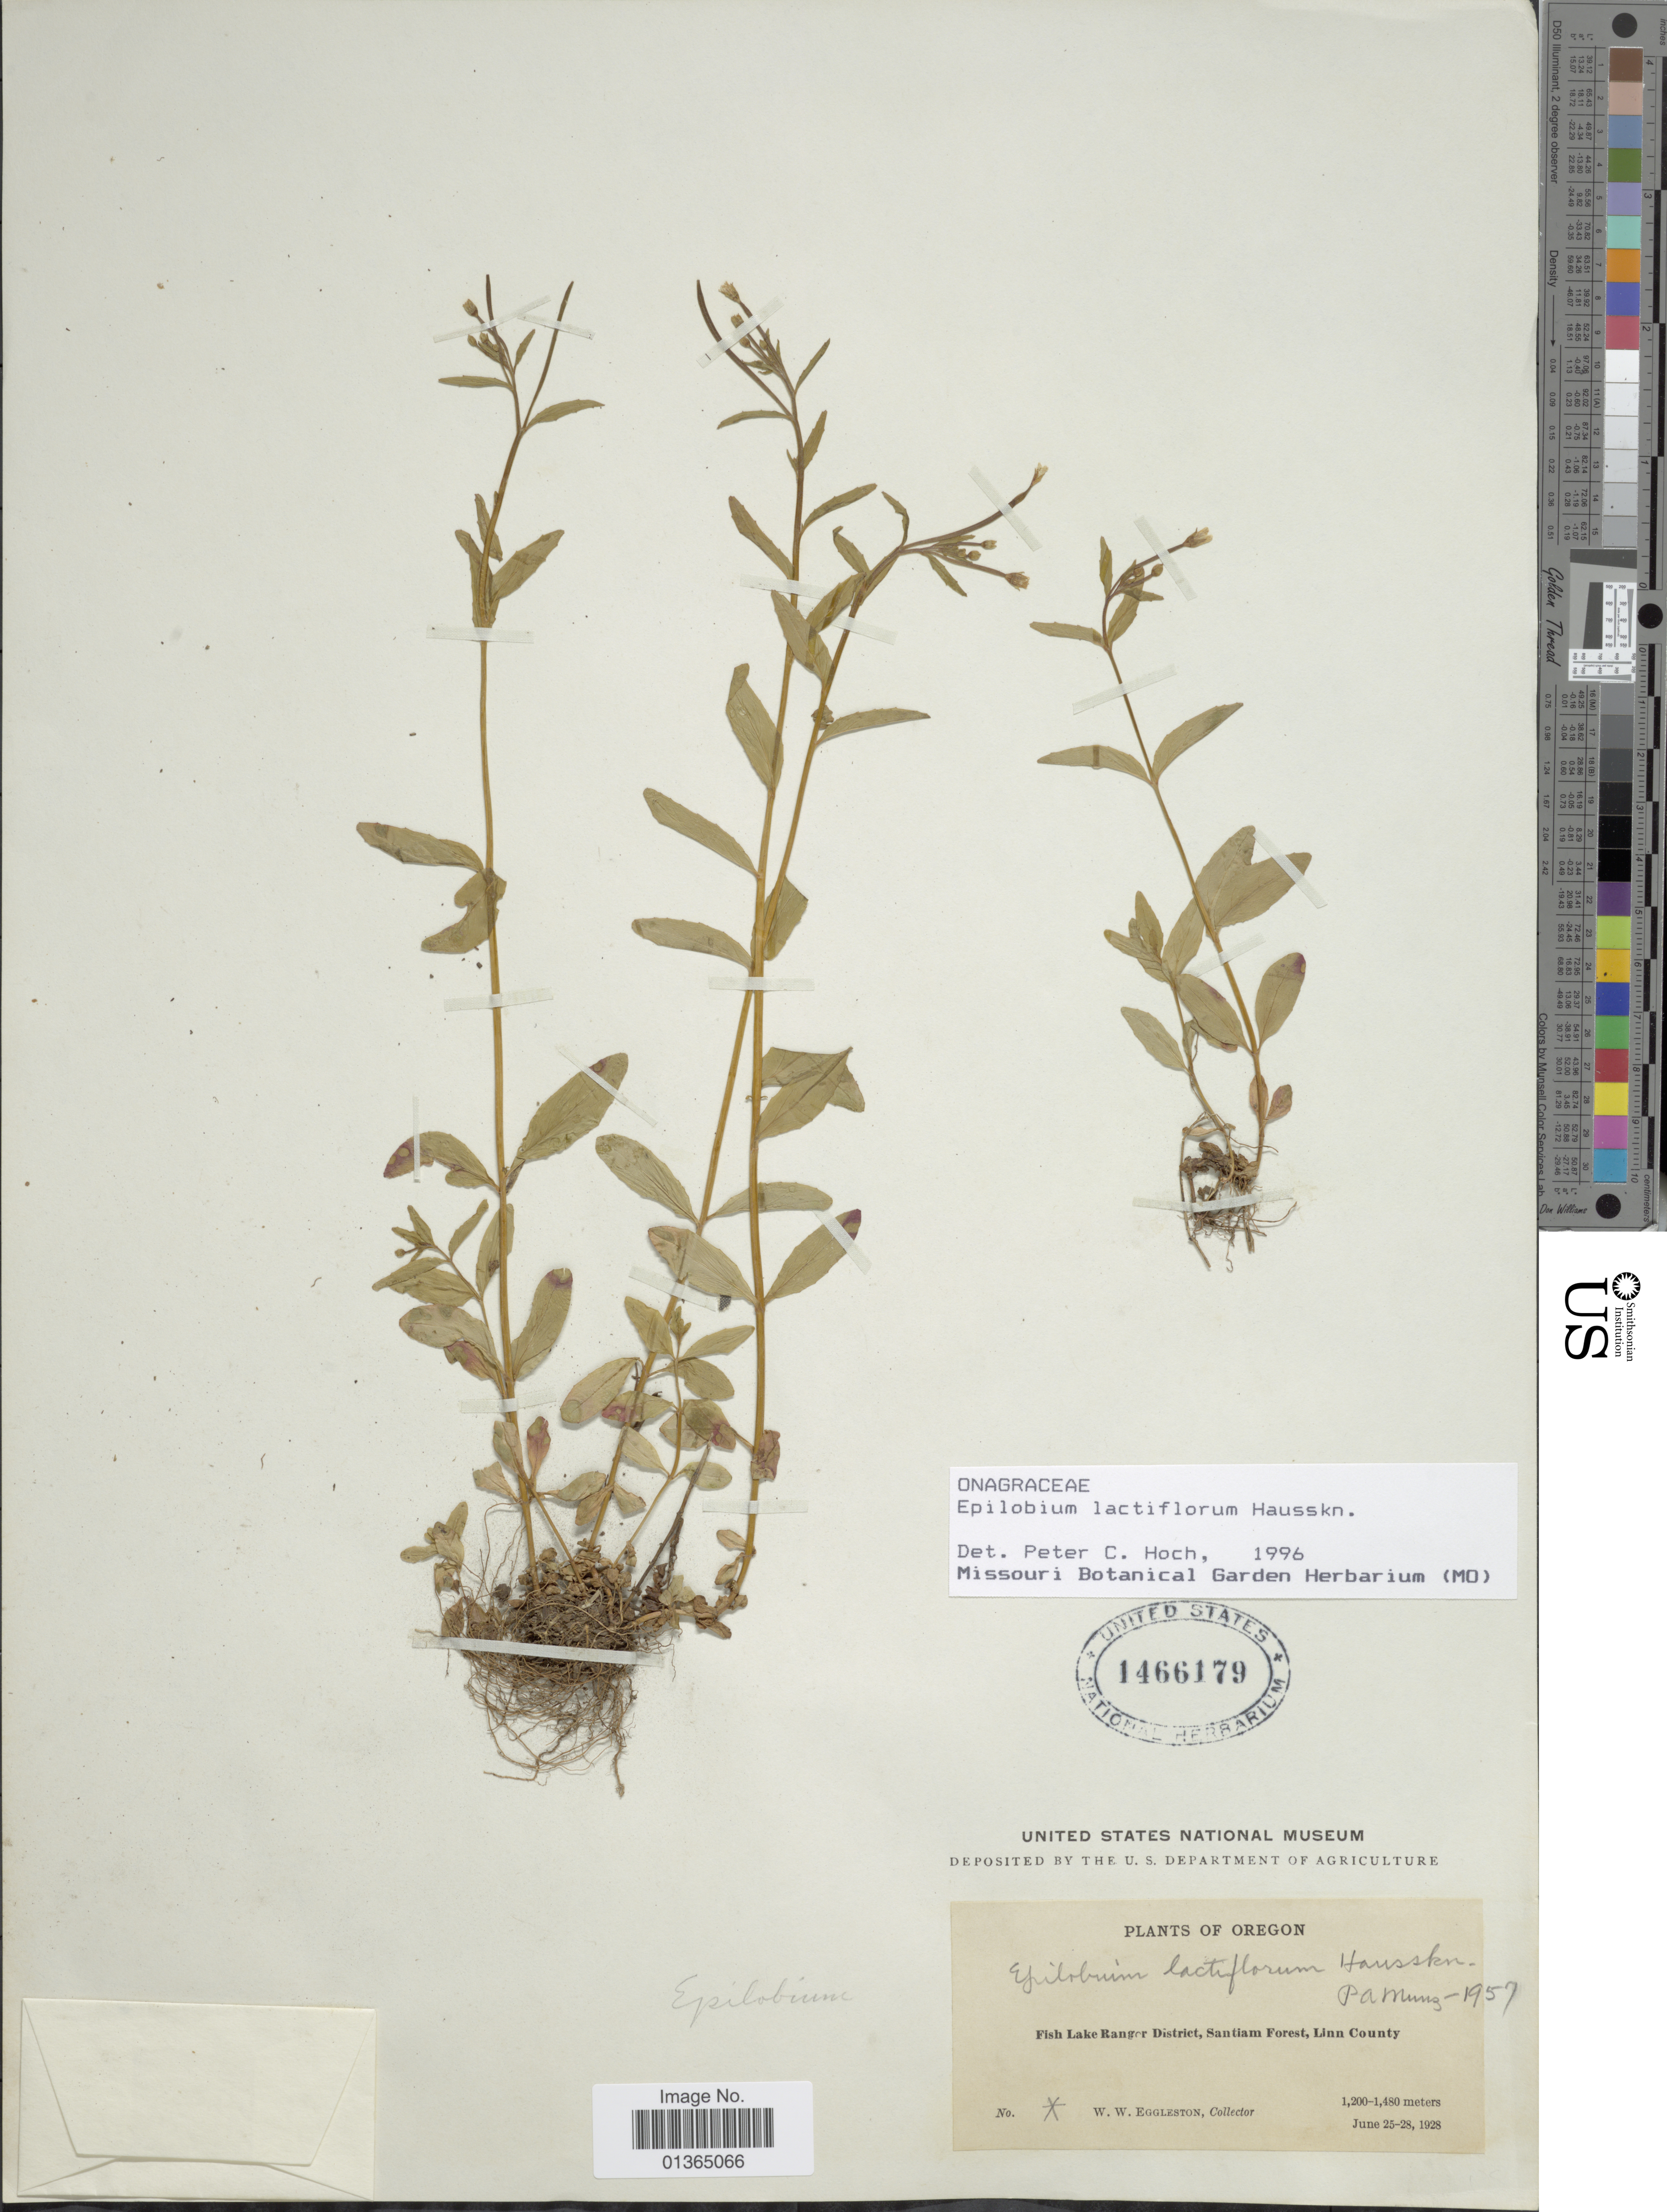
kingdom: Plantae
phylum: Tracheophyta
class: Magnoliopsida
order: Myrtales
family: Onagraceae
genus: Epilobium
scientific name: Epilobium lactiflorum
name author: Hausskn.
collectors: W. W. Eggleston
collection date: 1928-06-25/1928-06-28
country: United States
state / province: Oregon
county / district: Linn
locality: Fish Lake Ranger District, Santiam Forest, Linn County.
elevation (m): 1200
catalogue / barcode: US 1466179